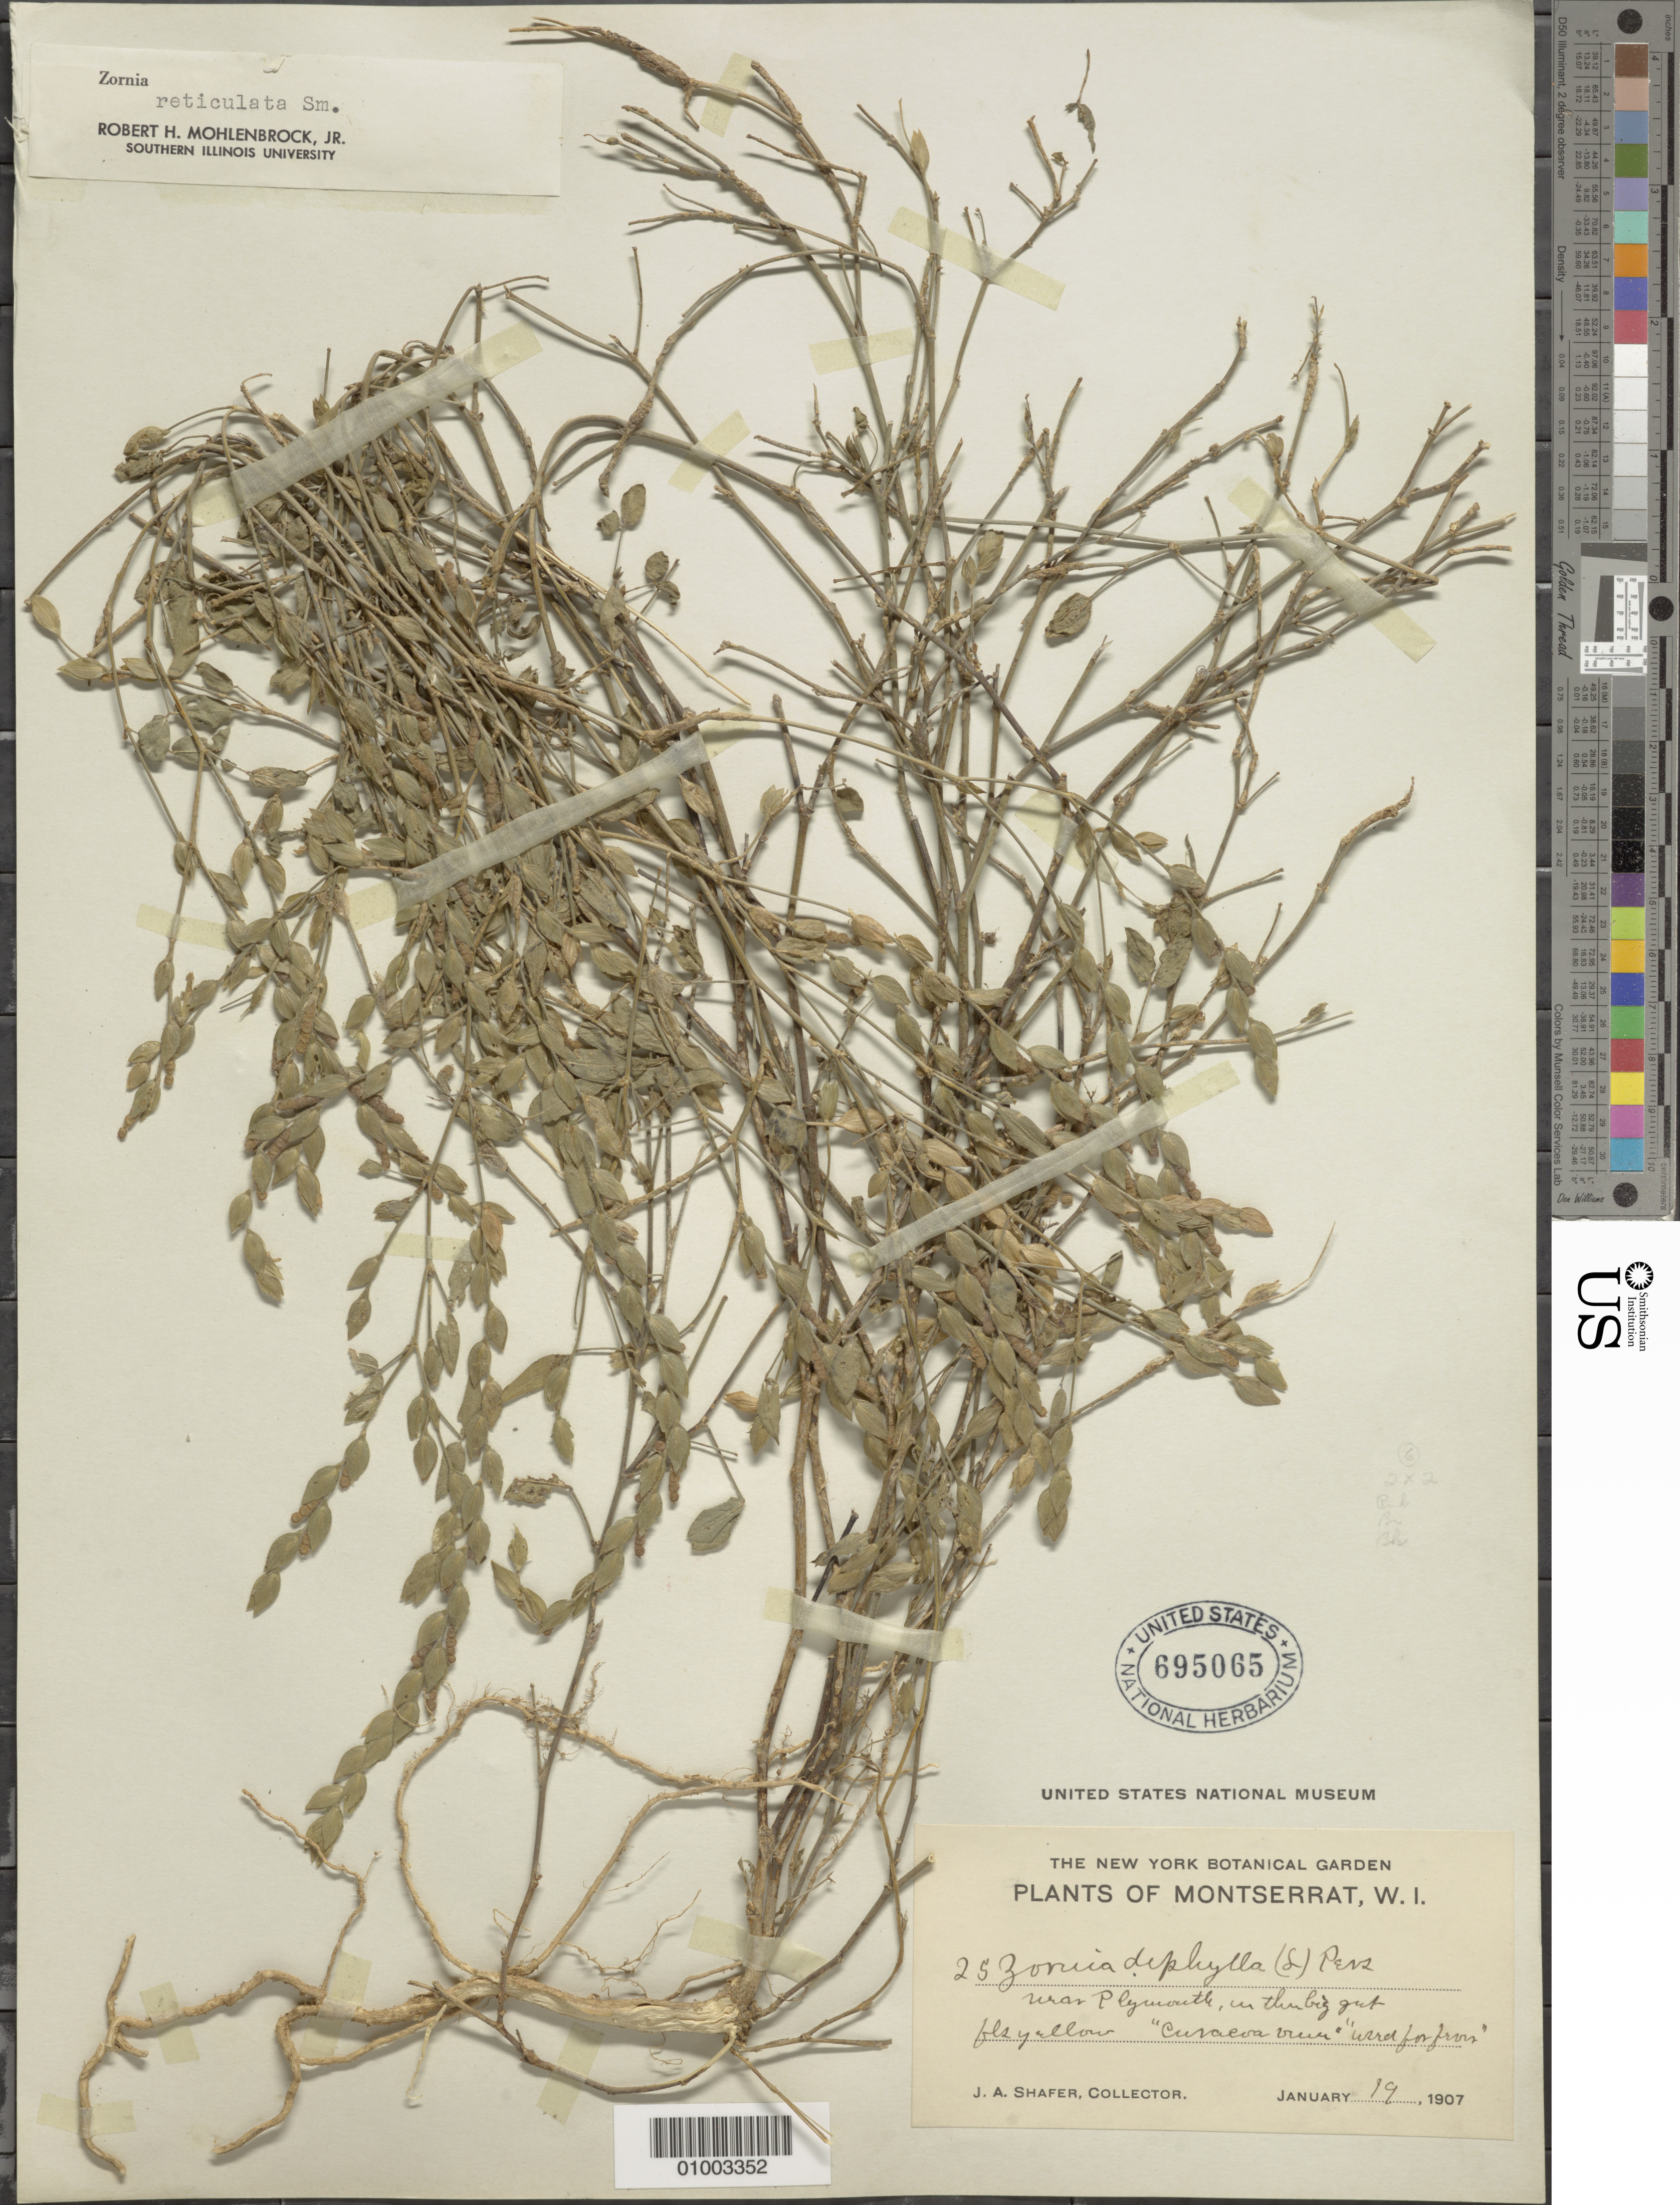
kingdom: Plantae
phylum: Tracheophyta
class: Magnoliopsida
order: Fabales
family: Fabaceae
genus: Zornia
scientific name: Zornia reticulata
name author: Sm.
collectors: J. A. Shafer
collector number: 25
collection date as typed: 19 Jan 1907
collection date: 1907-01-19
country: Montserrat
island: Montserrat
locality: Near Plymouth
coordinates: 0 N, 0 E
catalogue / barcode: US 695065